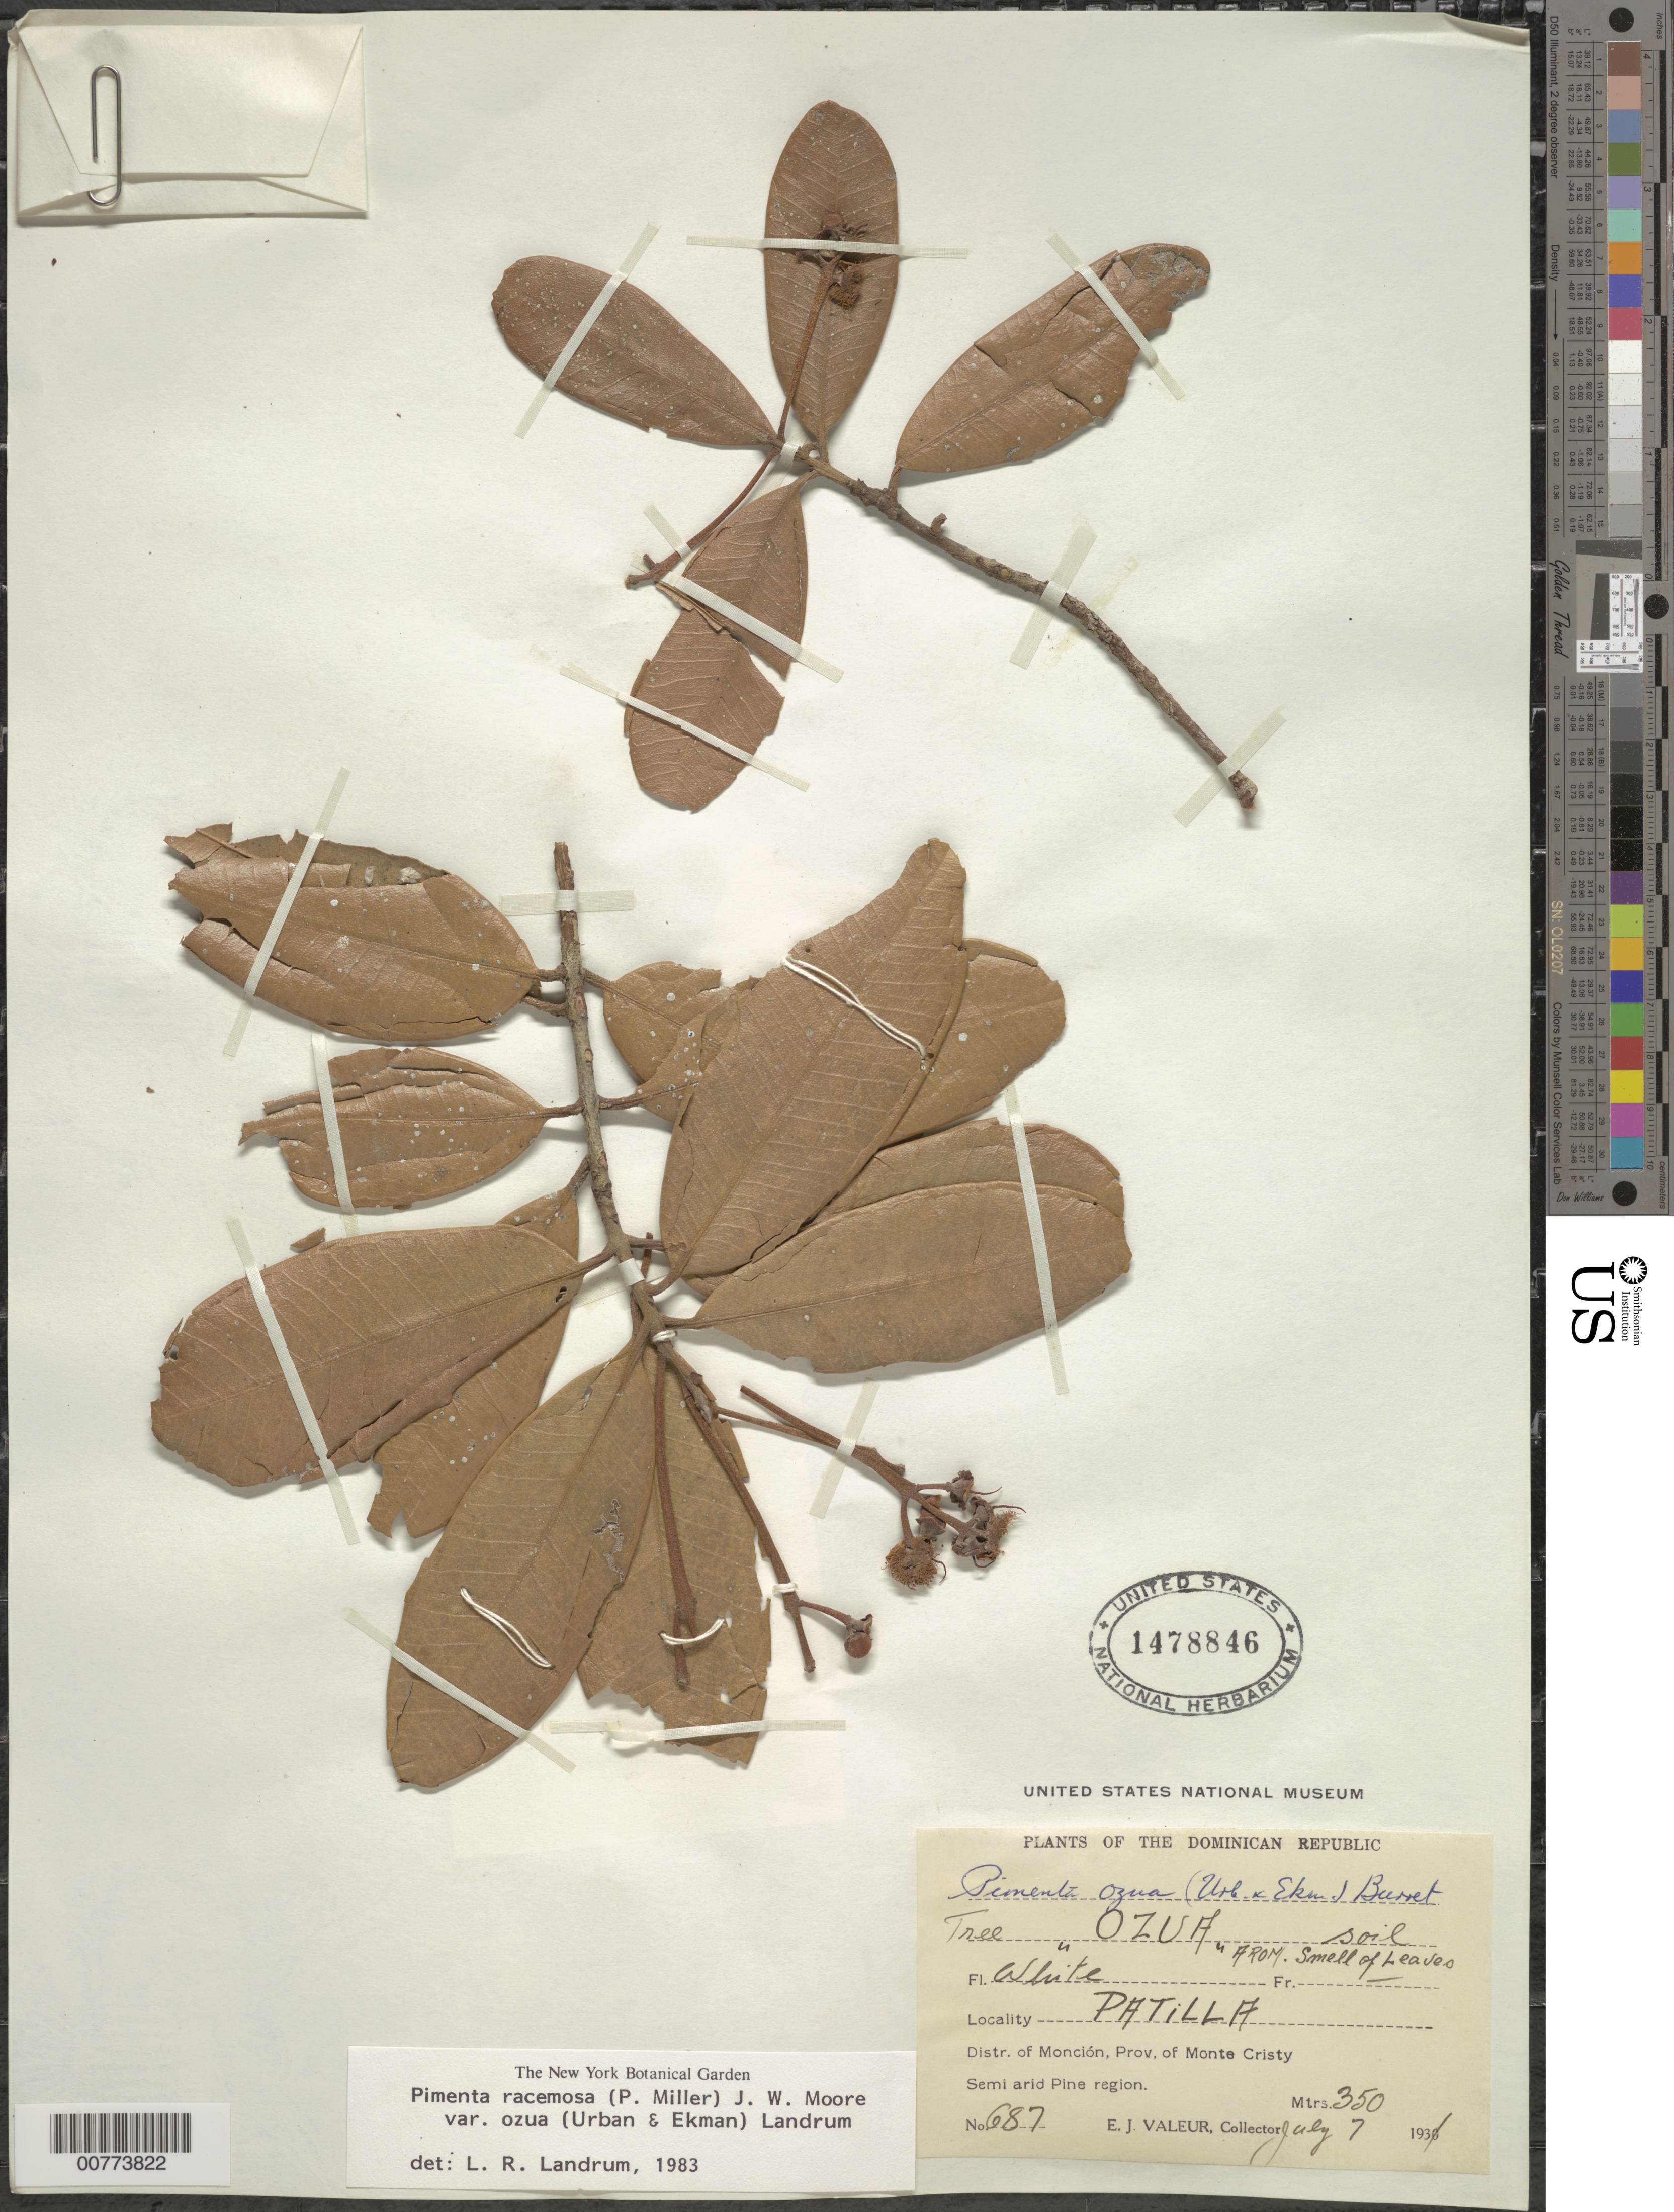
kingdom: Plantae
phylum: Tracheophyta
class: Magnoliopsida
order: Myrtales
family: Myrtaceae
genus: Pimenta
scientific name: Pimenta racemosa var. ozua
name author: (Urb. & Ekman) Landrum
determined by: Landrum, L. R.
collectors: E. Valeur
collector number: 687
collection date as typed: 07 Jul 1931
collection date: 1931-07-07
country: Dominican Republic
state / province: Monte Cristi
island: Hispaniola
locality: Distr. of Monción, Patilla.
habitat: Semi arid pine region.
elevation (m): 350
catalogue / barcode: US 1478846